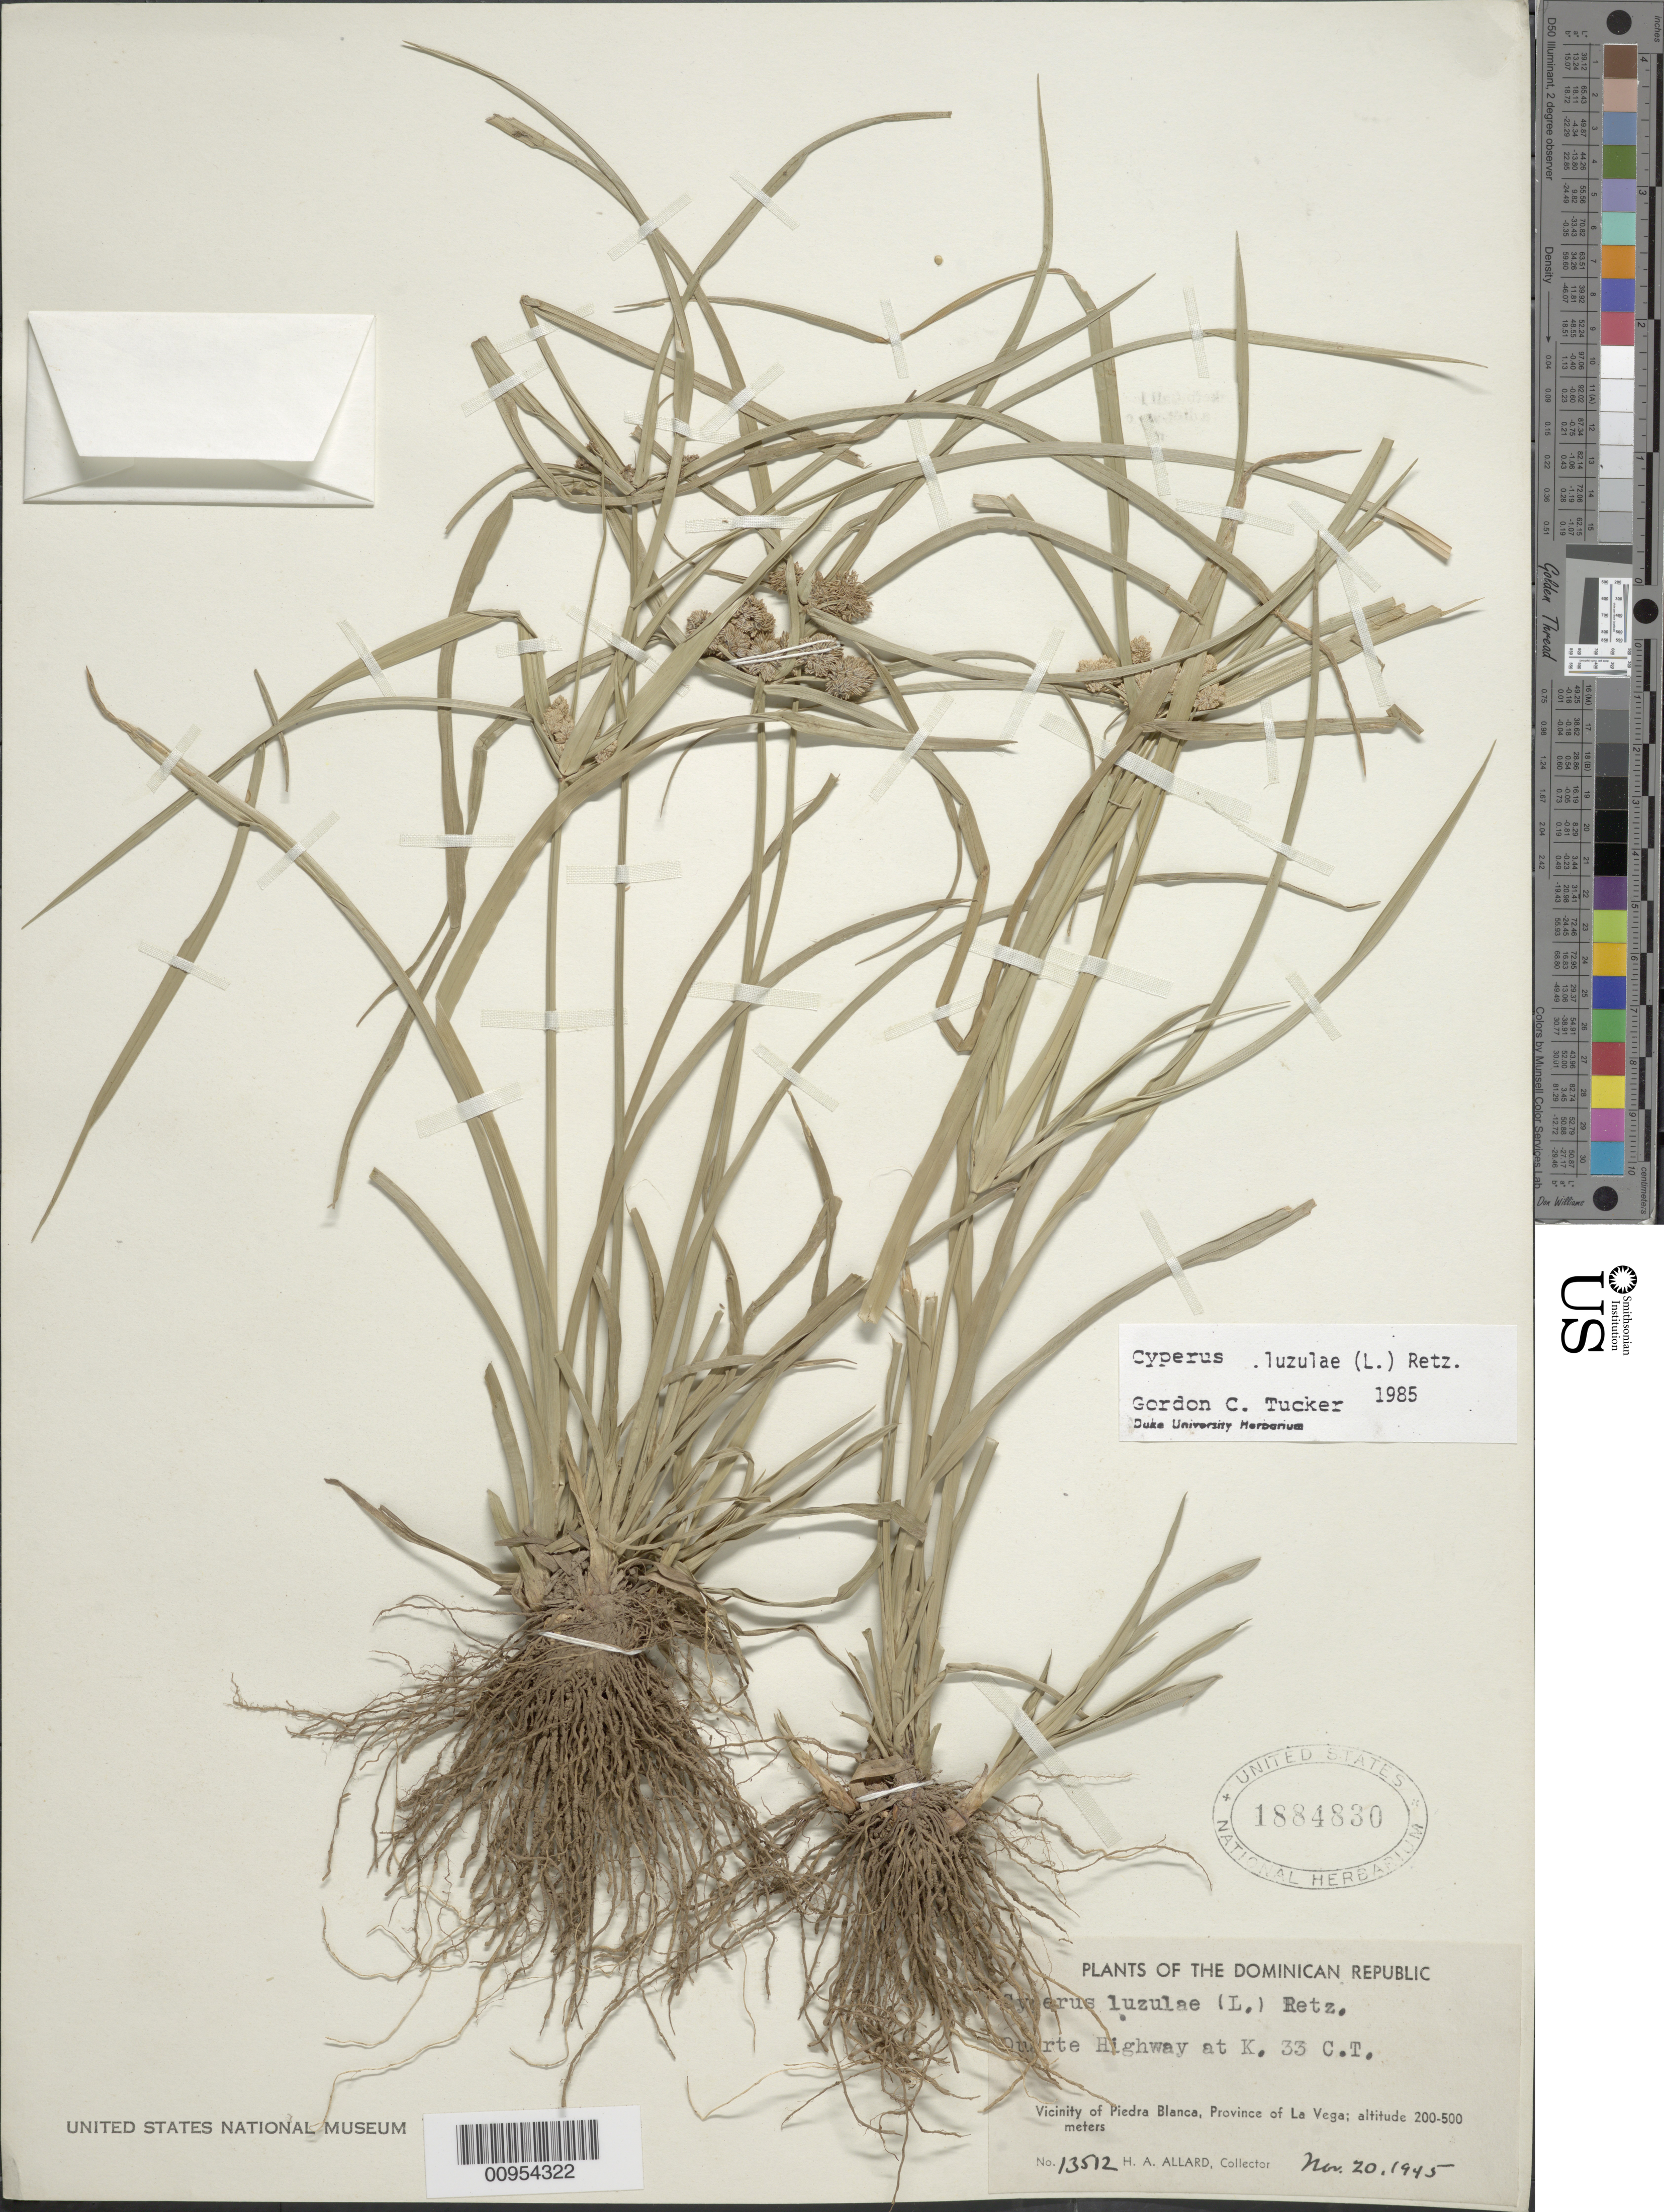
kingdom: Plantae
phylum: Tracheophyta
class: Liliopsida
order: Poales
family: Cyperaceae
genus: Cyperus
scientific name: Cyperus luzulae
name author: (L.) Rottb. ex Retz.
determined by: Tucker, G. C.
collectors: H. A. Allard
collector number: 13512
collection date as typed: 20 Nov 1945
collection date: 1945-11-20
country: Dominican Republic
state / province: La Vega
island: Hispaniola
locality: Vicinity of Piedra Blanca, Duarte Highway at K. 33 C.T.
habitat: Along highway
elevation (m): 200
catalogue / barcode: US 1884830